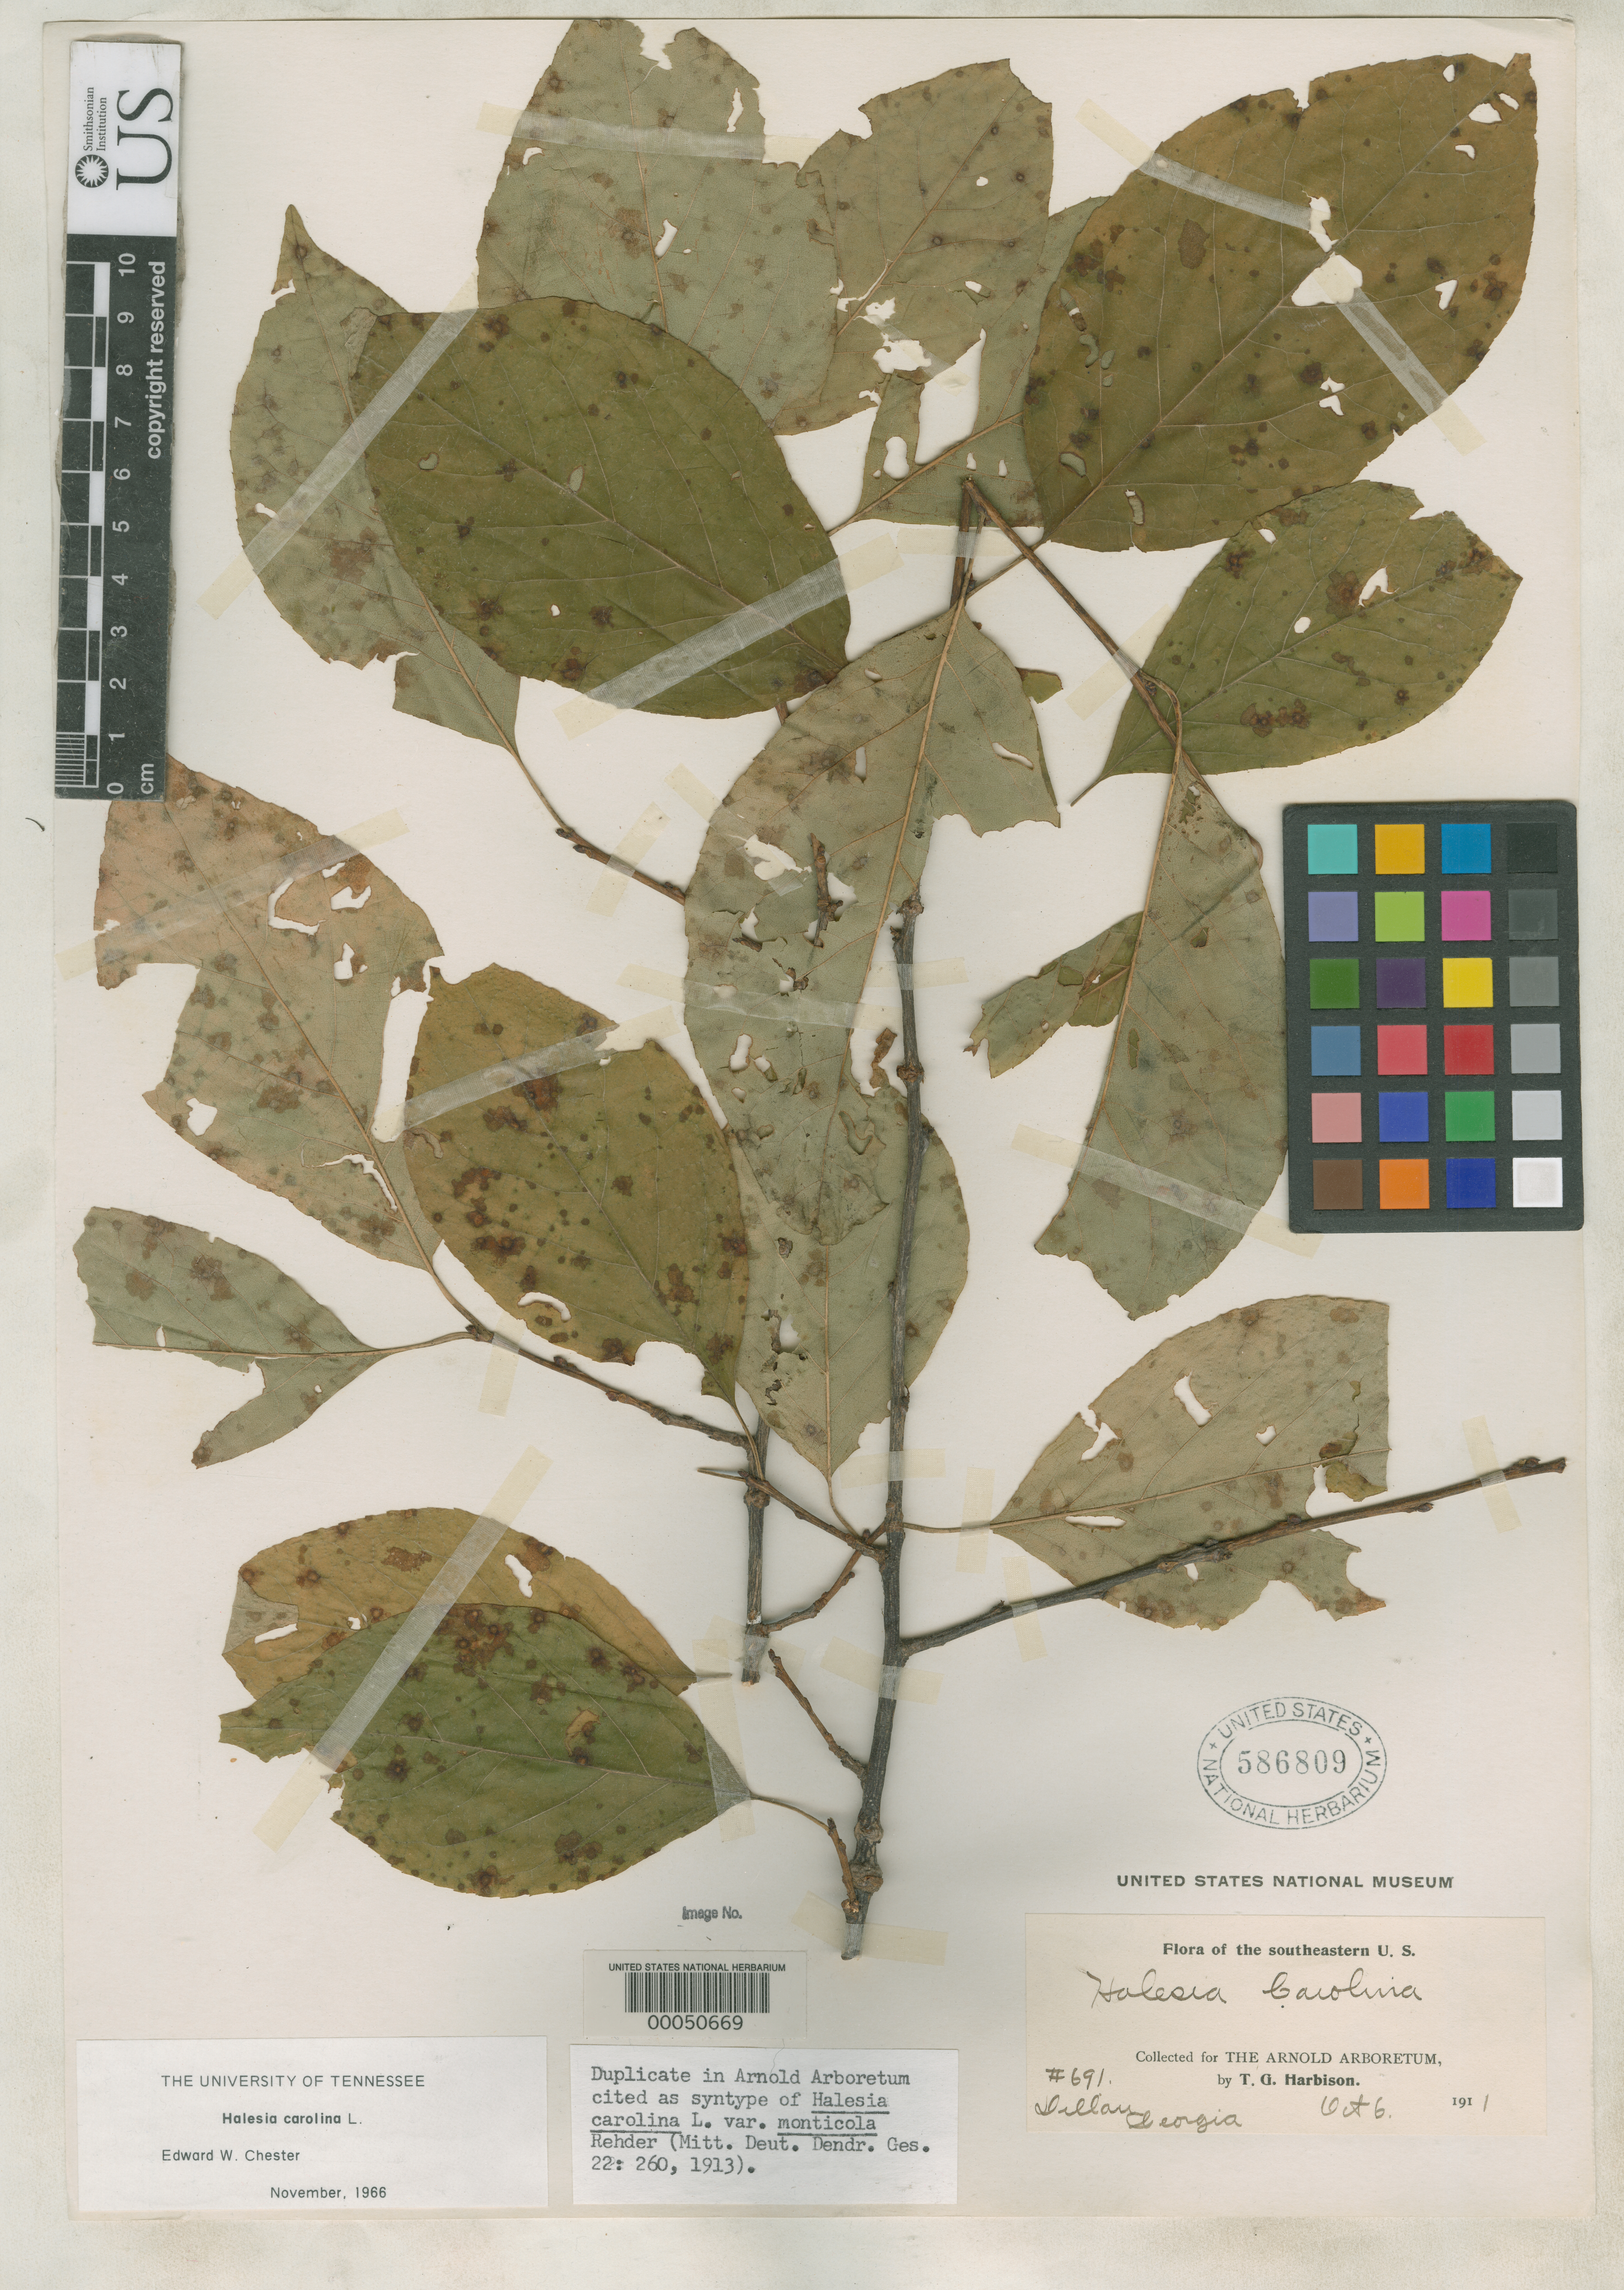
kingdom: Plantae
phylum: Tracheophyta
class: Magnoliopsida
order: Ericales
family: Styracaceae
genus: Halesia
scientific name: Halesia carolina var. monticola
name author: Rehder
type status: Isosyntype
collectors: T. Harbison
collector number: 691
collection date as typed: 06 Oct 1911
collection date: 1911-10-06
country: United States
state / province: Georgia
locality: Dillan.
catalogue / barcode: US 586809